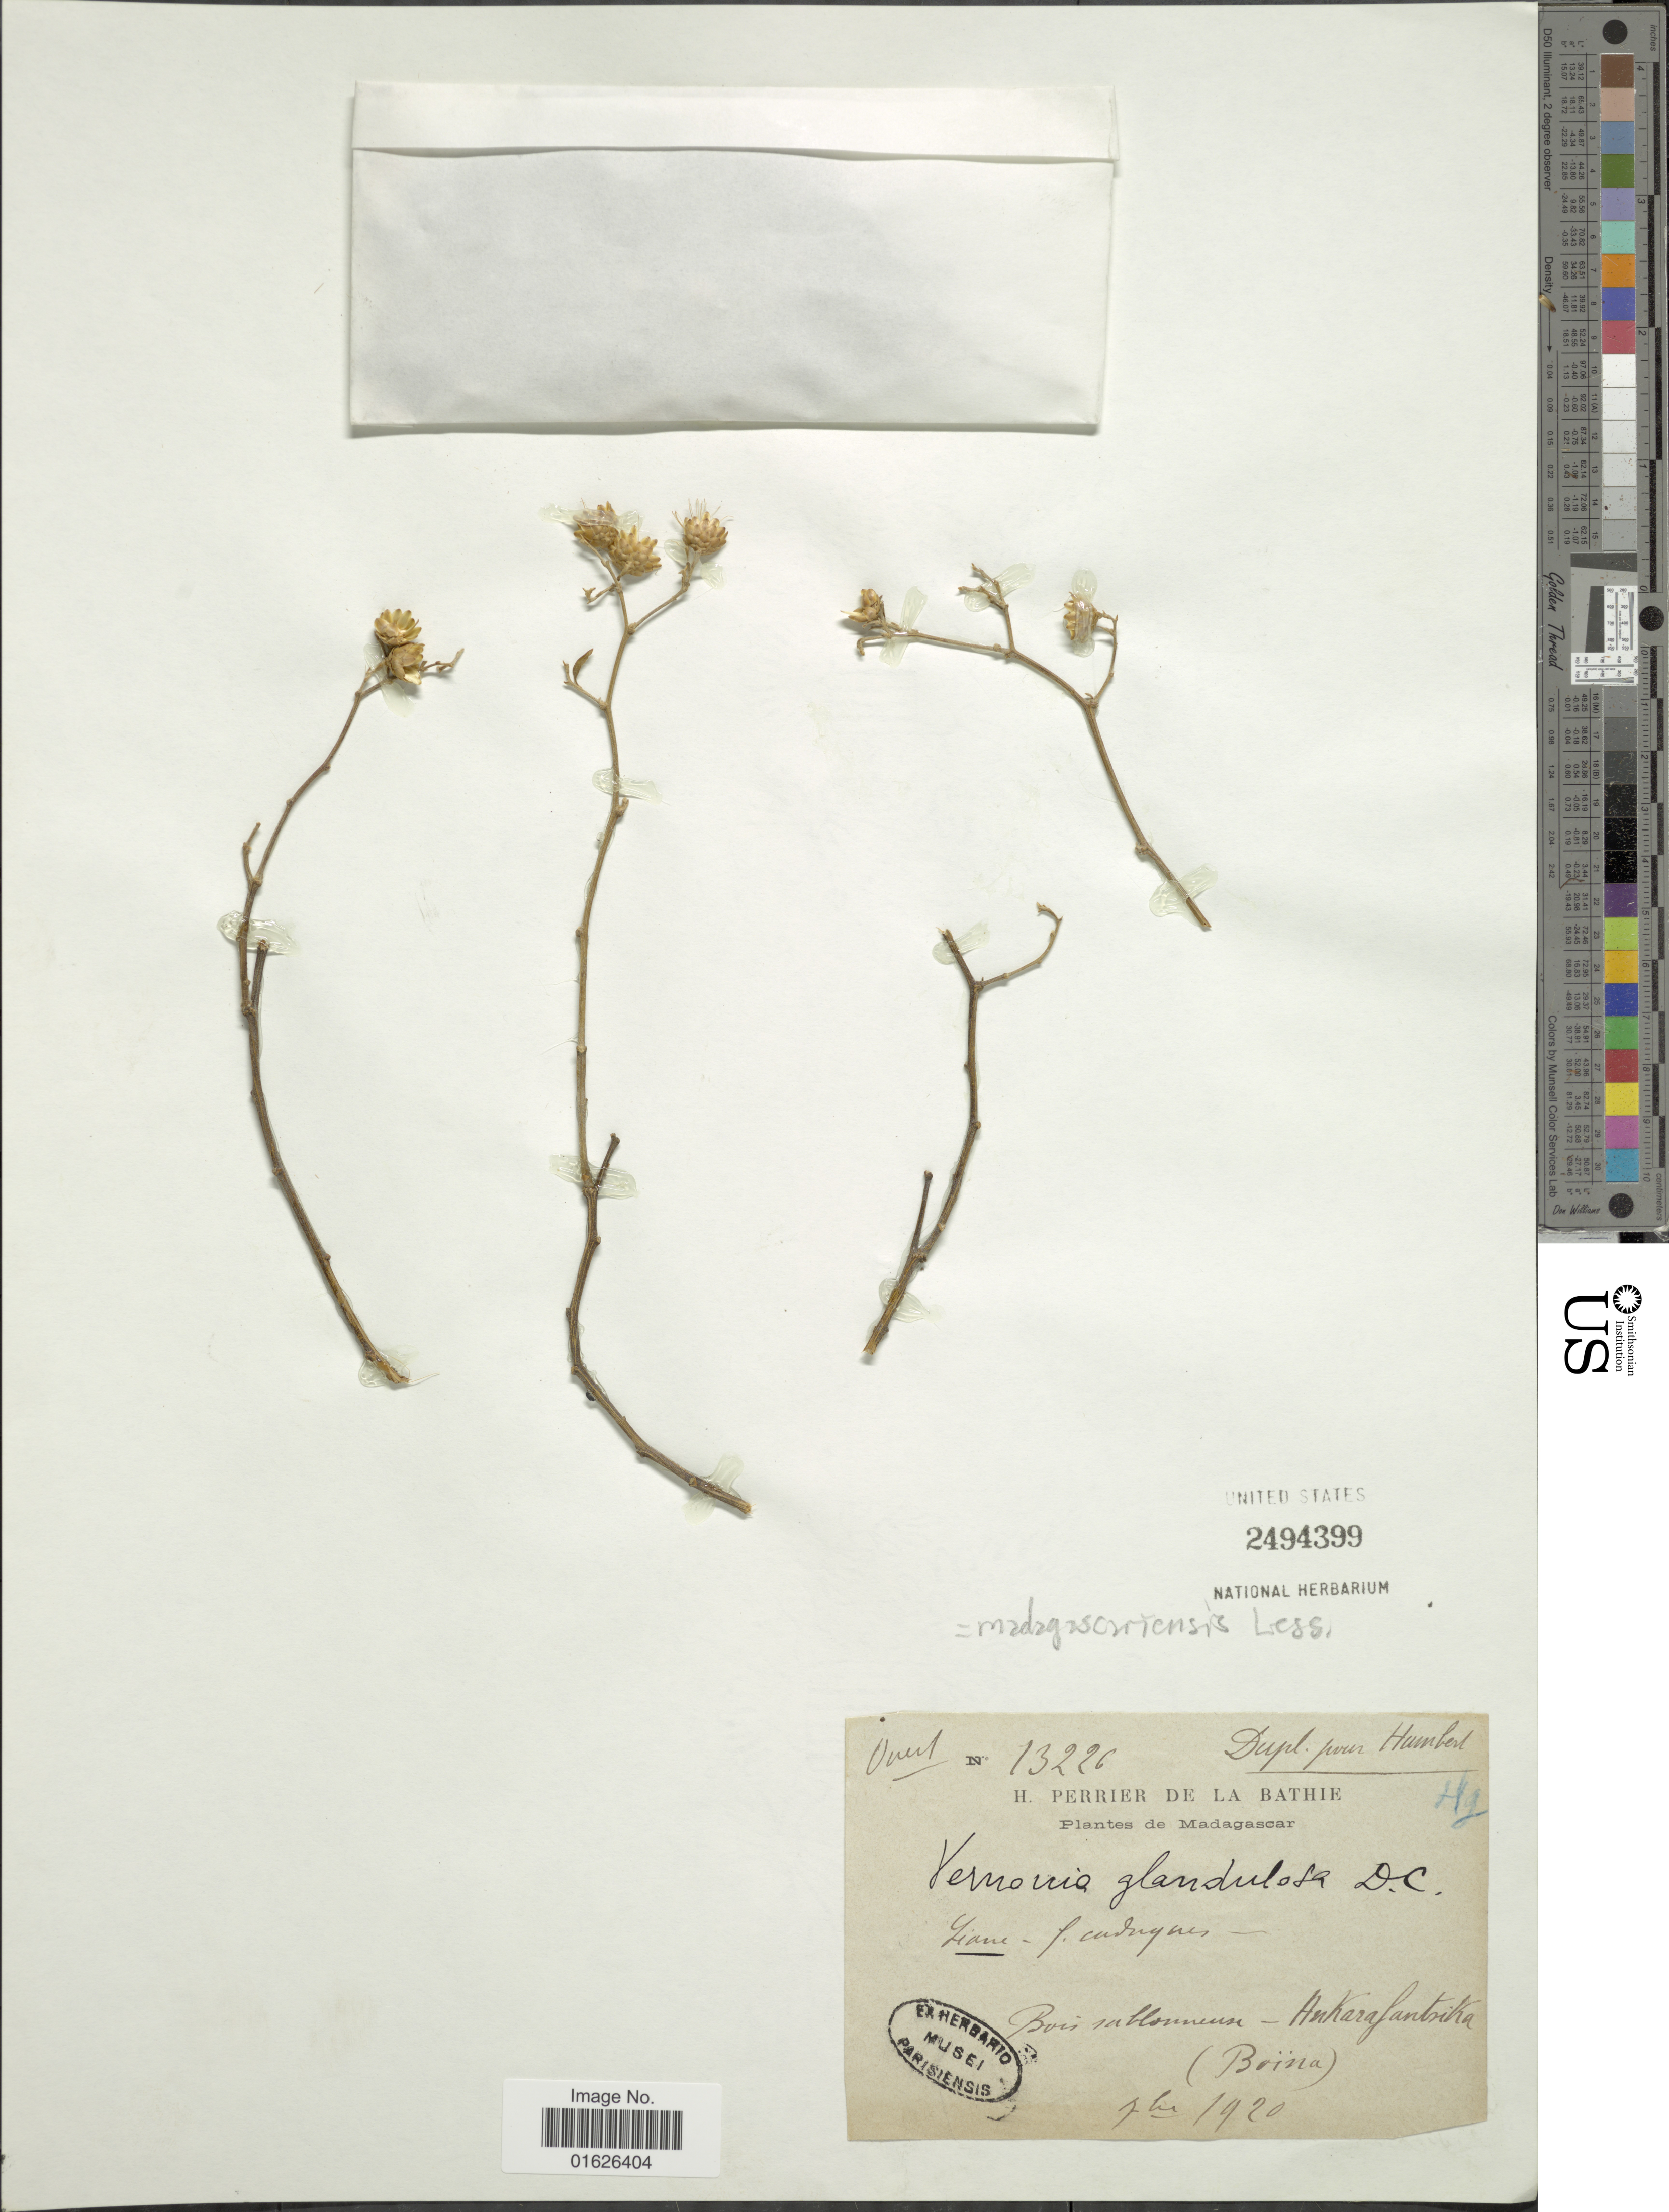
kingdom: Plantae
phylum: Tracheophyta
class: Magnoliopsida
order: Asterales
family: Asteraceae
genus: Distephanus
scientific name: Distephanus madagascariensis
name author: (Less.) H. Rob. & V.A. Funk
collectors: H. Perrier de la Bâthie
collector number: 13226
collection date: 1920-09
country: Madagascar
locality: Bois sablonneux, Ankarafantsika.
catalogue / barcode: US 2494399